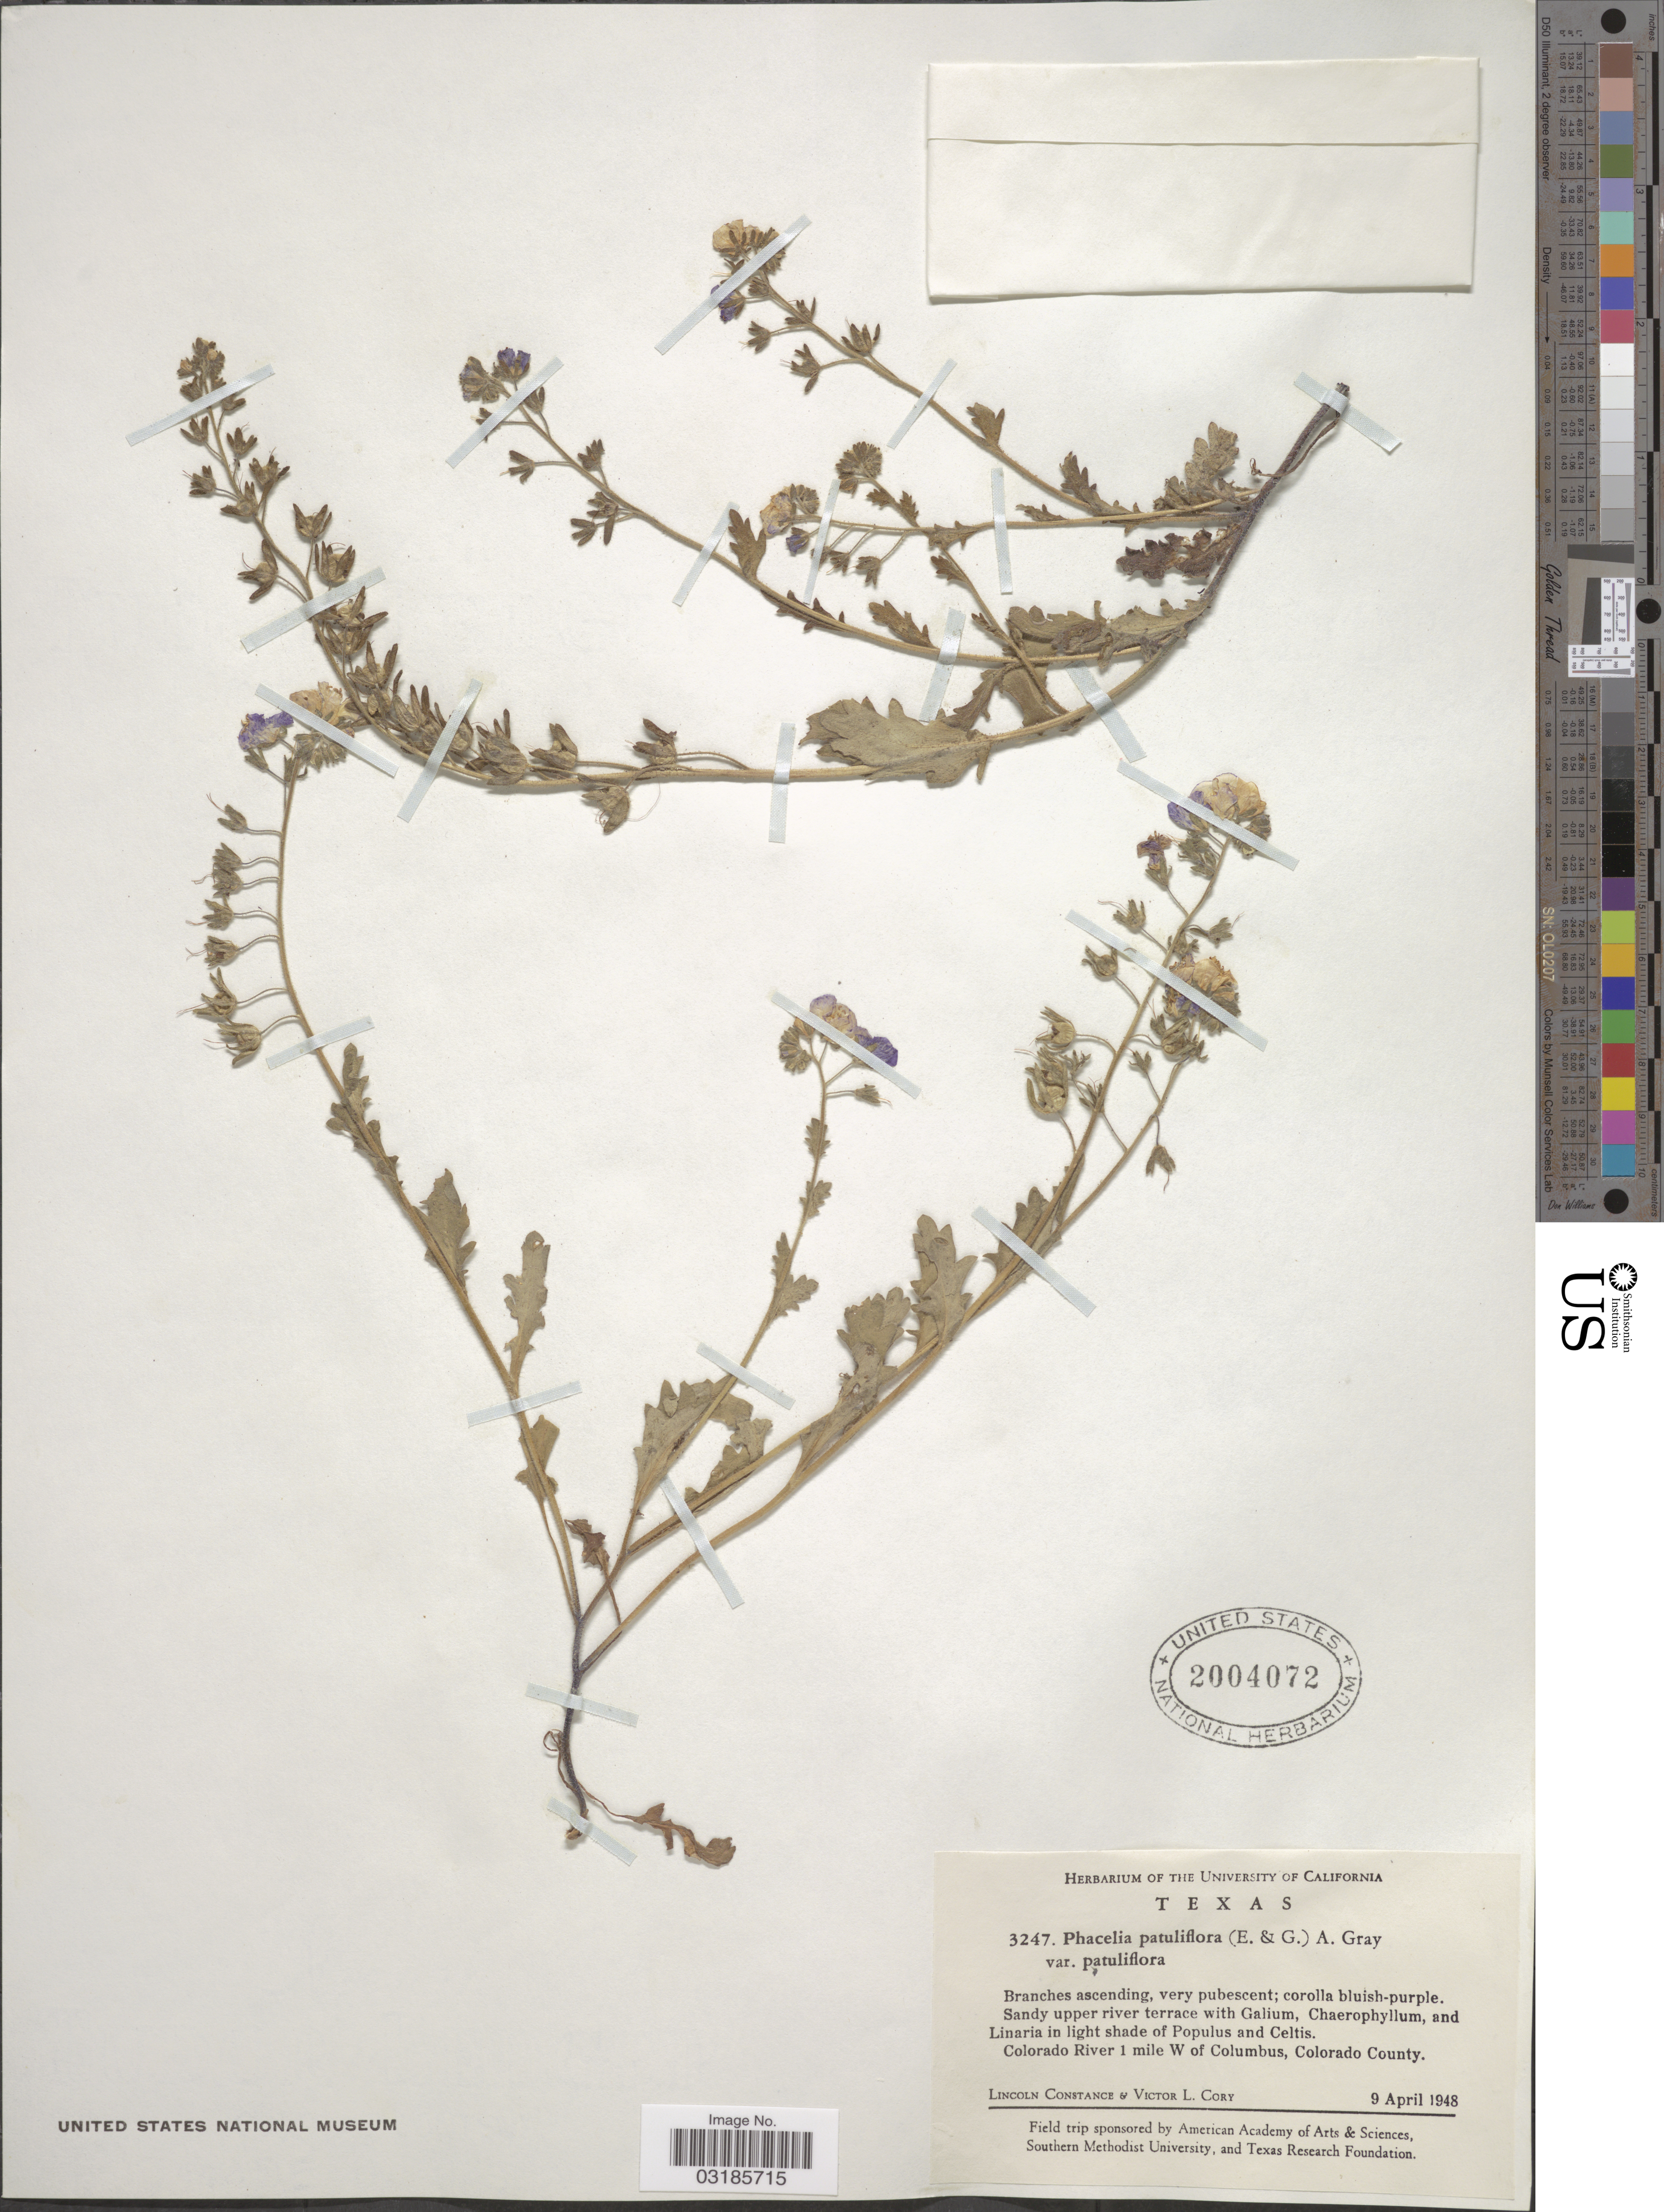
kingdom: Plantae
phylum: Tracheophyta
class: Magnoliopsida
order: Boraginales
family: Hydrophyllaceae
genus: Phacelia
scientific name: Phacelia patuliflora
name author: (Engelm. & A. Gray) A. Gray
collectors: L. Constance & V. Cory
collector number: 3247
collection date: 1948-04-09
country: United States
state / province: Texas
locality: Colorado River 1 mile W of Columbus, Colorado County.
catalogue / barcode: US 2004072